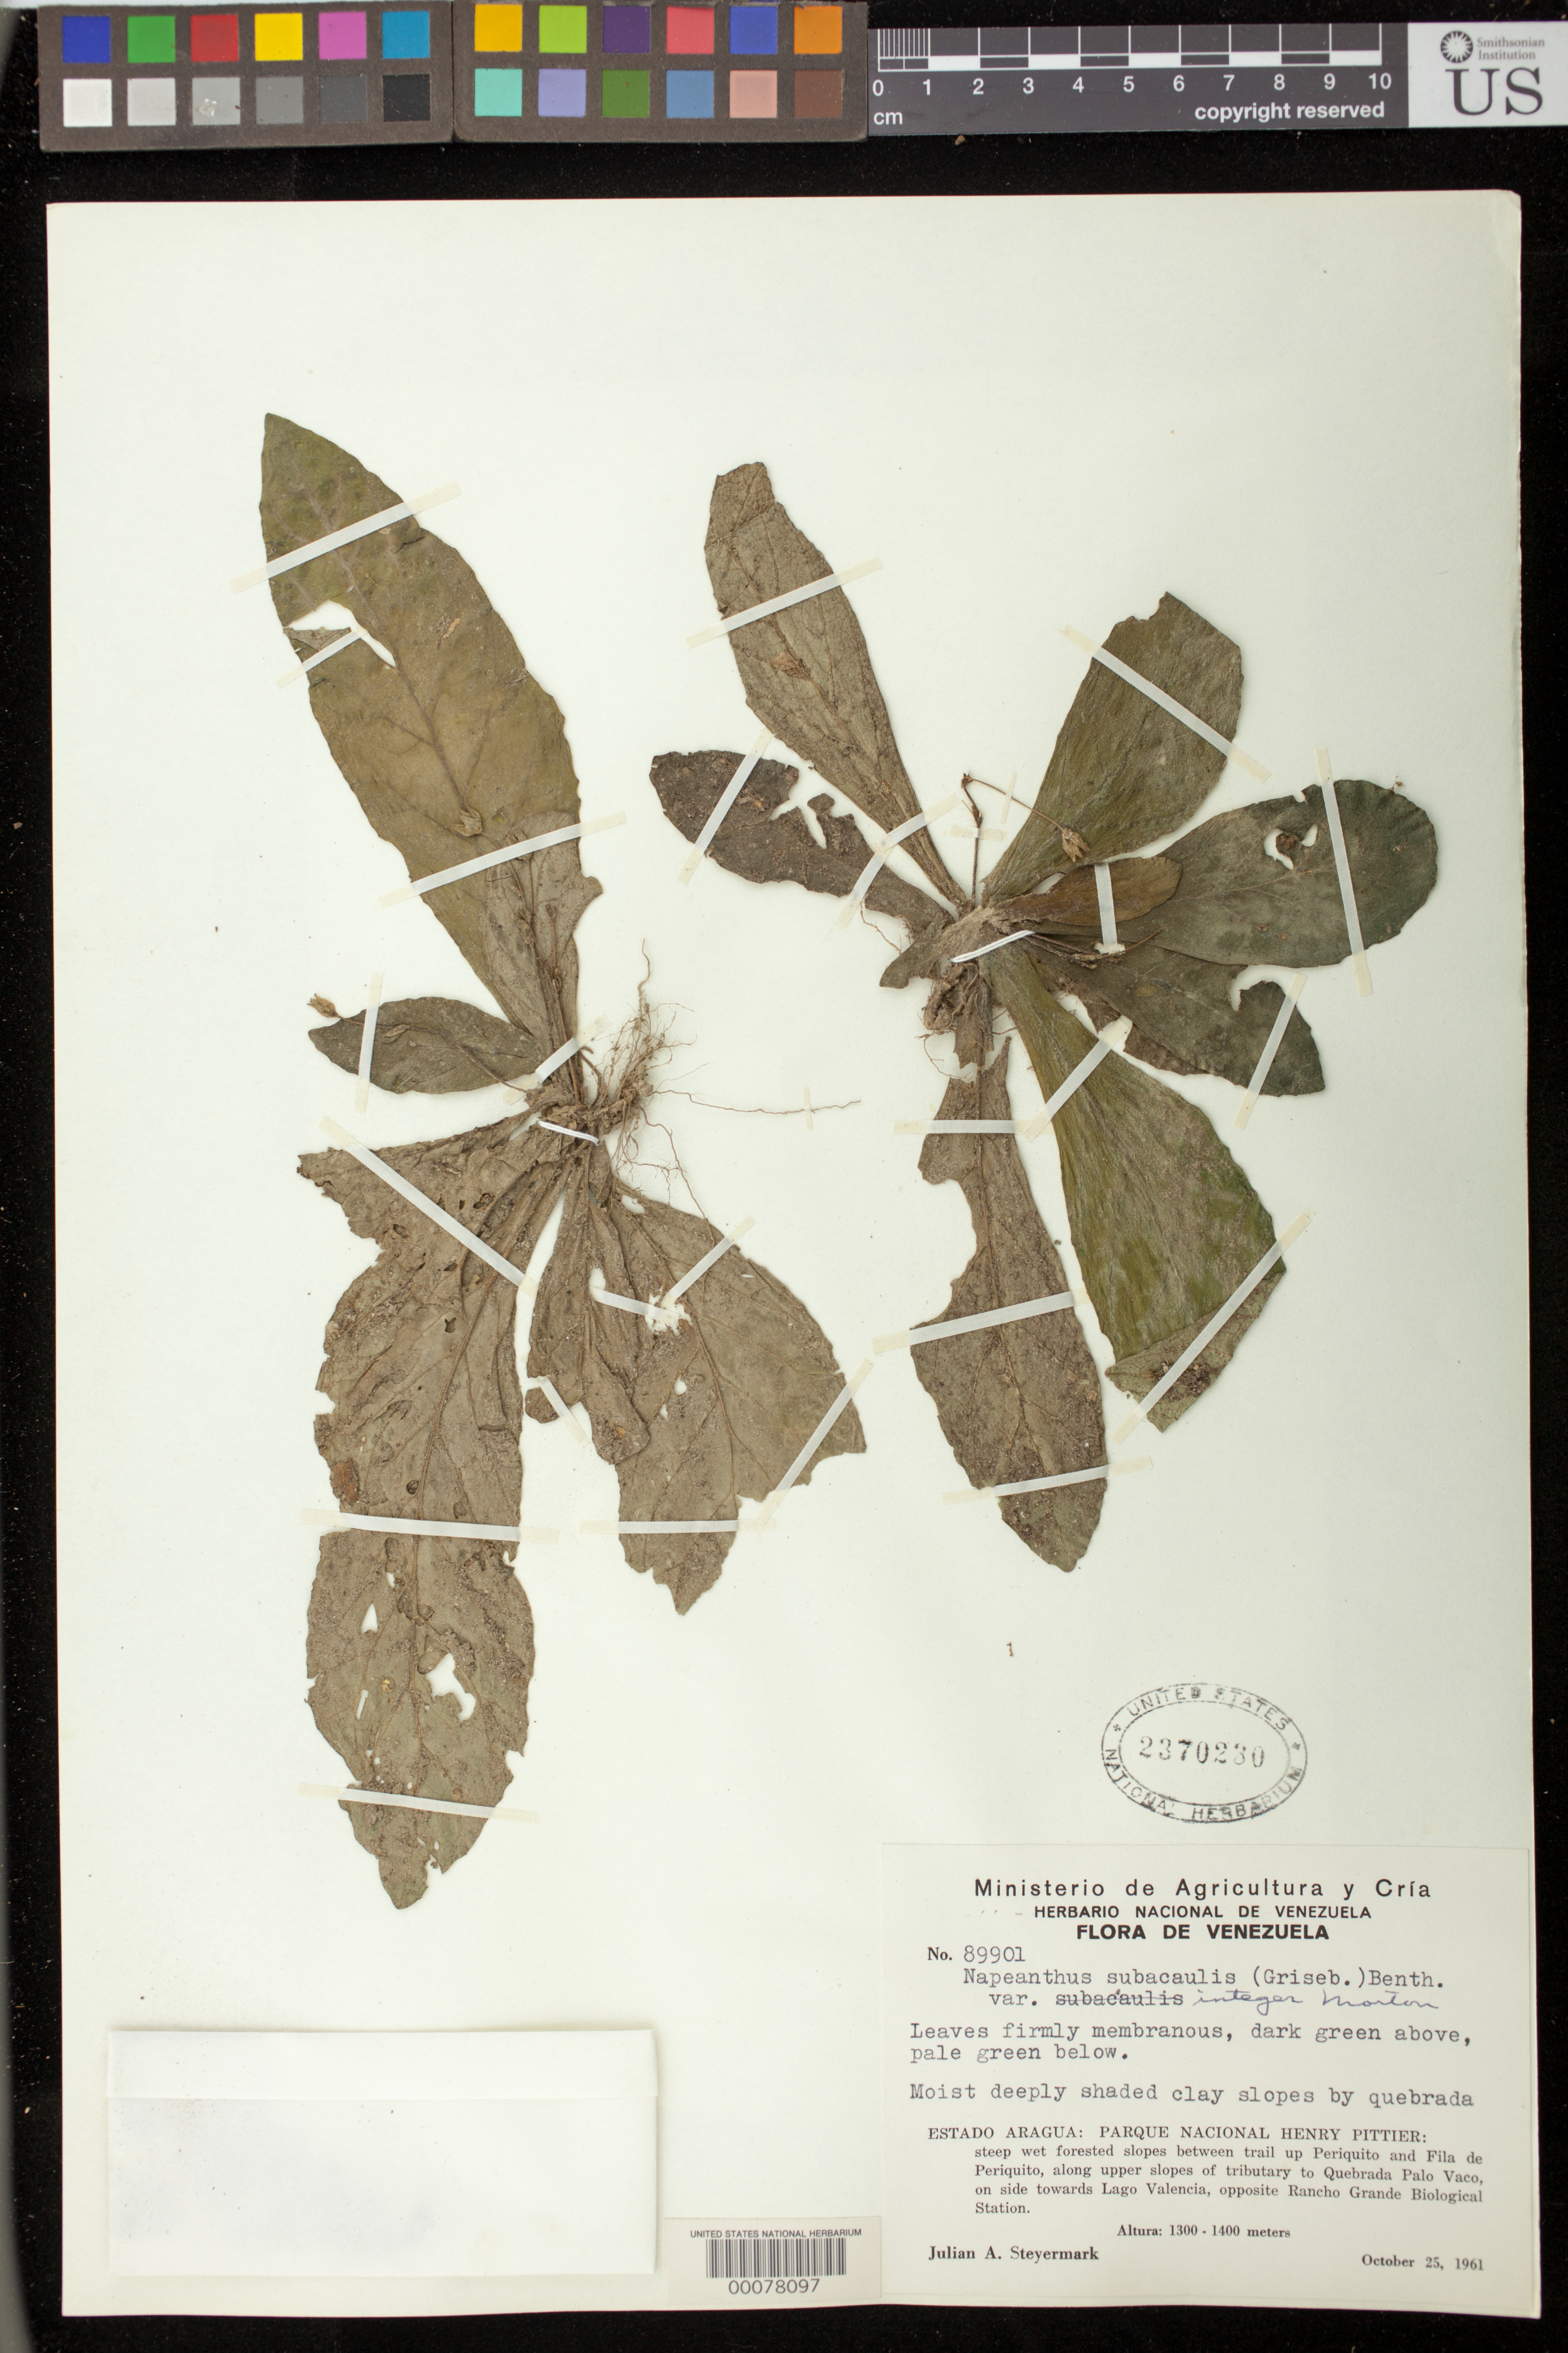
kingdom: Plantae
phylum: Tracheophyta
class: Magnoliopsida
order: Lamiales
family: Gesneriaceae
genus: Napeanthus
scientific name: Napeanthus subacaulis var. integer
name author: C.V. Morton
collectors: J. Steyermark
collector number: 89901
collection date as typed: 25 Oct 1961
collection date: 1961-10-25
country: Venezuela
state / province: Aragua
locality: Between trail up Periquito & Fila de Periquito, along upper slopes of tributary to Quebrada Palo Vaco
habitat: Moist deeply shaded clay slopes by quebrada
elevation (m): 1300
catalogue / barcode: US 2370230